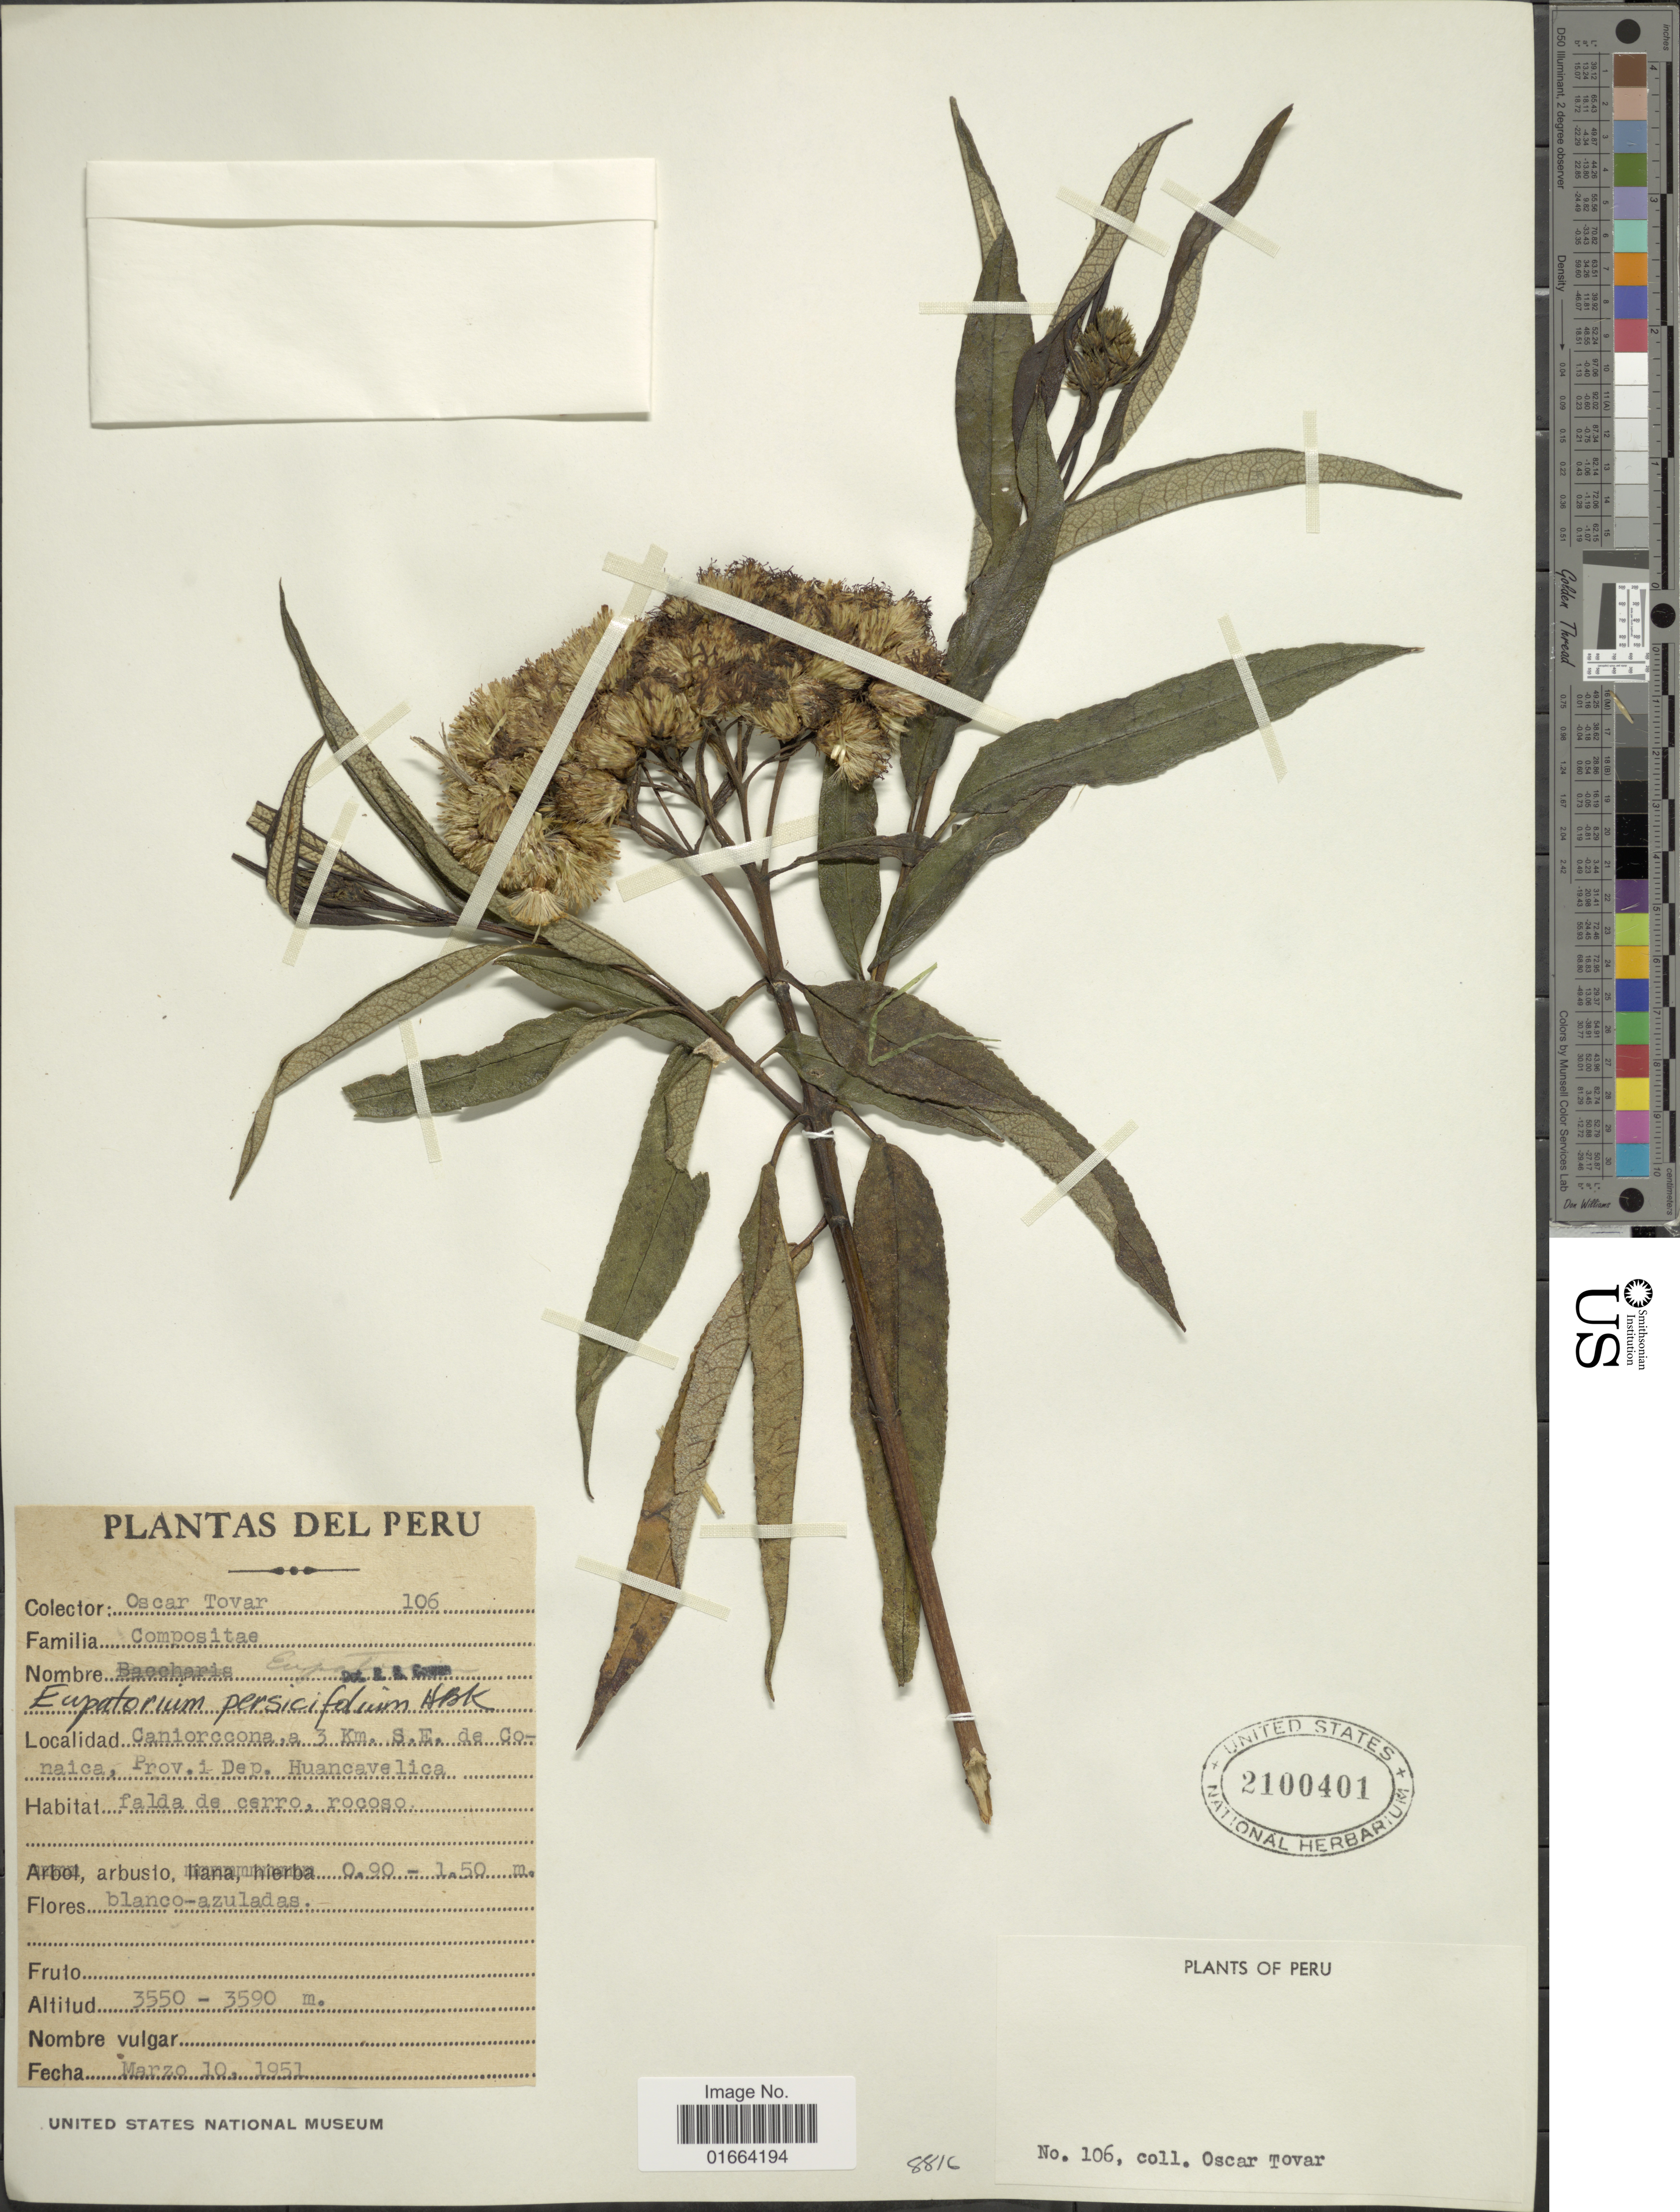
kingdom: Plantae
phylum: Tracheophyta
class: Magnoliopsida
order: Asterales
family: Asteraceae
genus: Aristeguietia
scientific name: Aristeguietia discolor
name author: (DC.) R.M. King & H. Rob.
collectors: Ó. Tovar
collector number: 106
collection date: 1951-05-10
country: Peru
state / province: Huancavelica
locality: Caniorccona, a 3 Km. S.E. de Conaica, Prov. i Dep. Huancavelica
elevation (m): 3550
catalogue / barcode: US 2100401